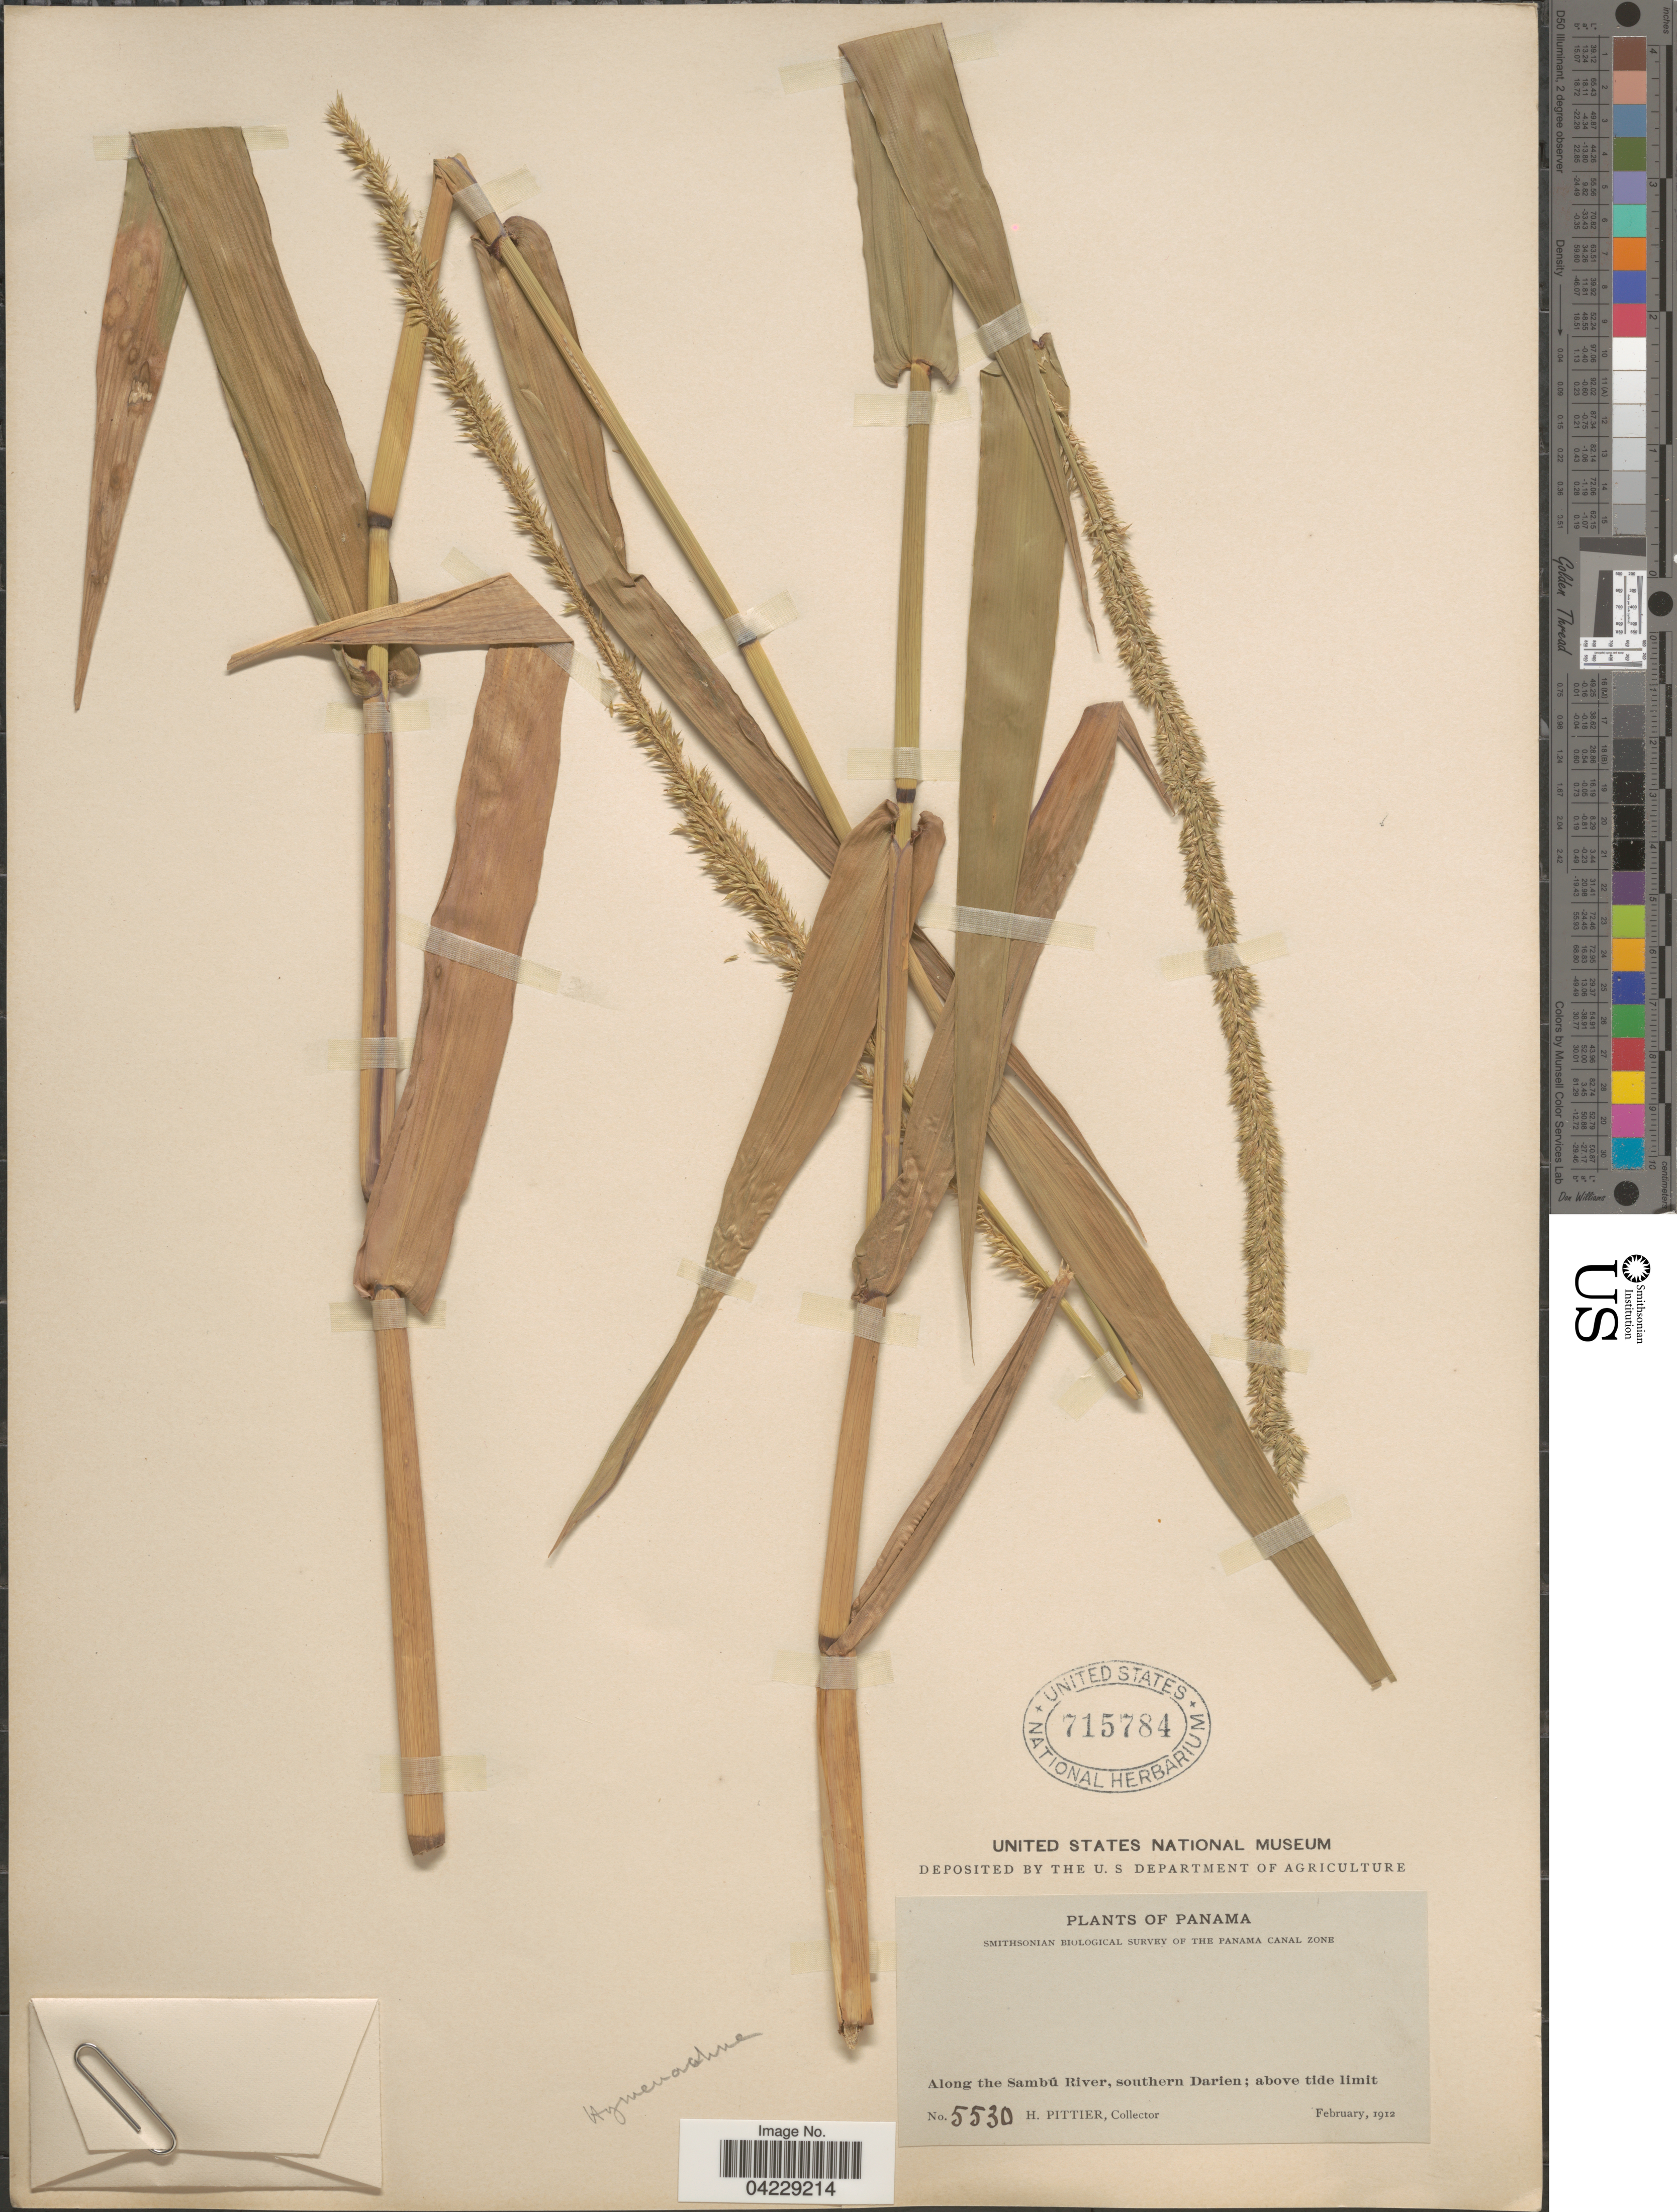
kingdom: Plantae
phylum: Tracheophyta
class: Liliopsida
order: Poales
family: Poaceae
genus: Hymenachne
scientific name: Hymenachne amplexicaulis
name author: (Rudge) Nees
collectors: H. F. Pittier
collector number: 5530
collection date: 1912-02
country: Panama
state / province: Darien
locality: Smithsonian Biological Survey of the Panama Canal Zone. Along the Sambú River, southern Darien.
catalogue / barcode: US 715784